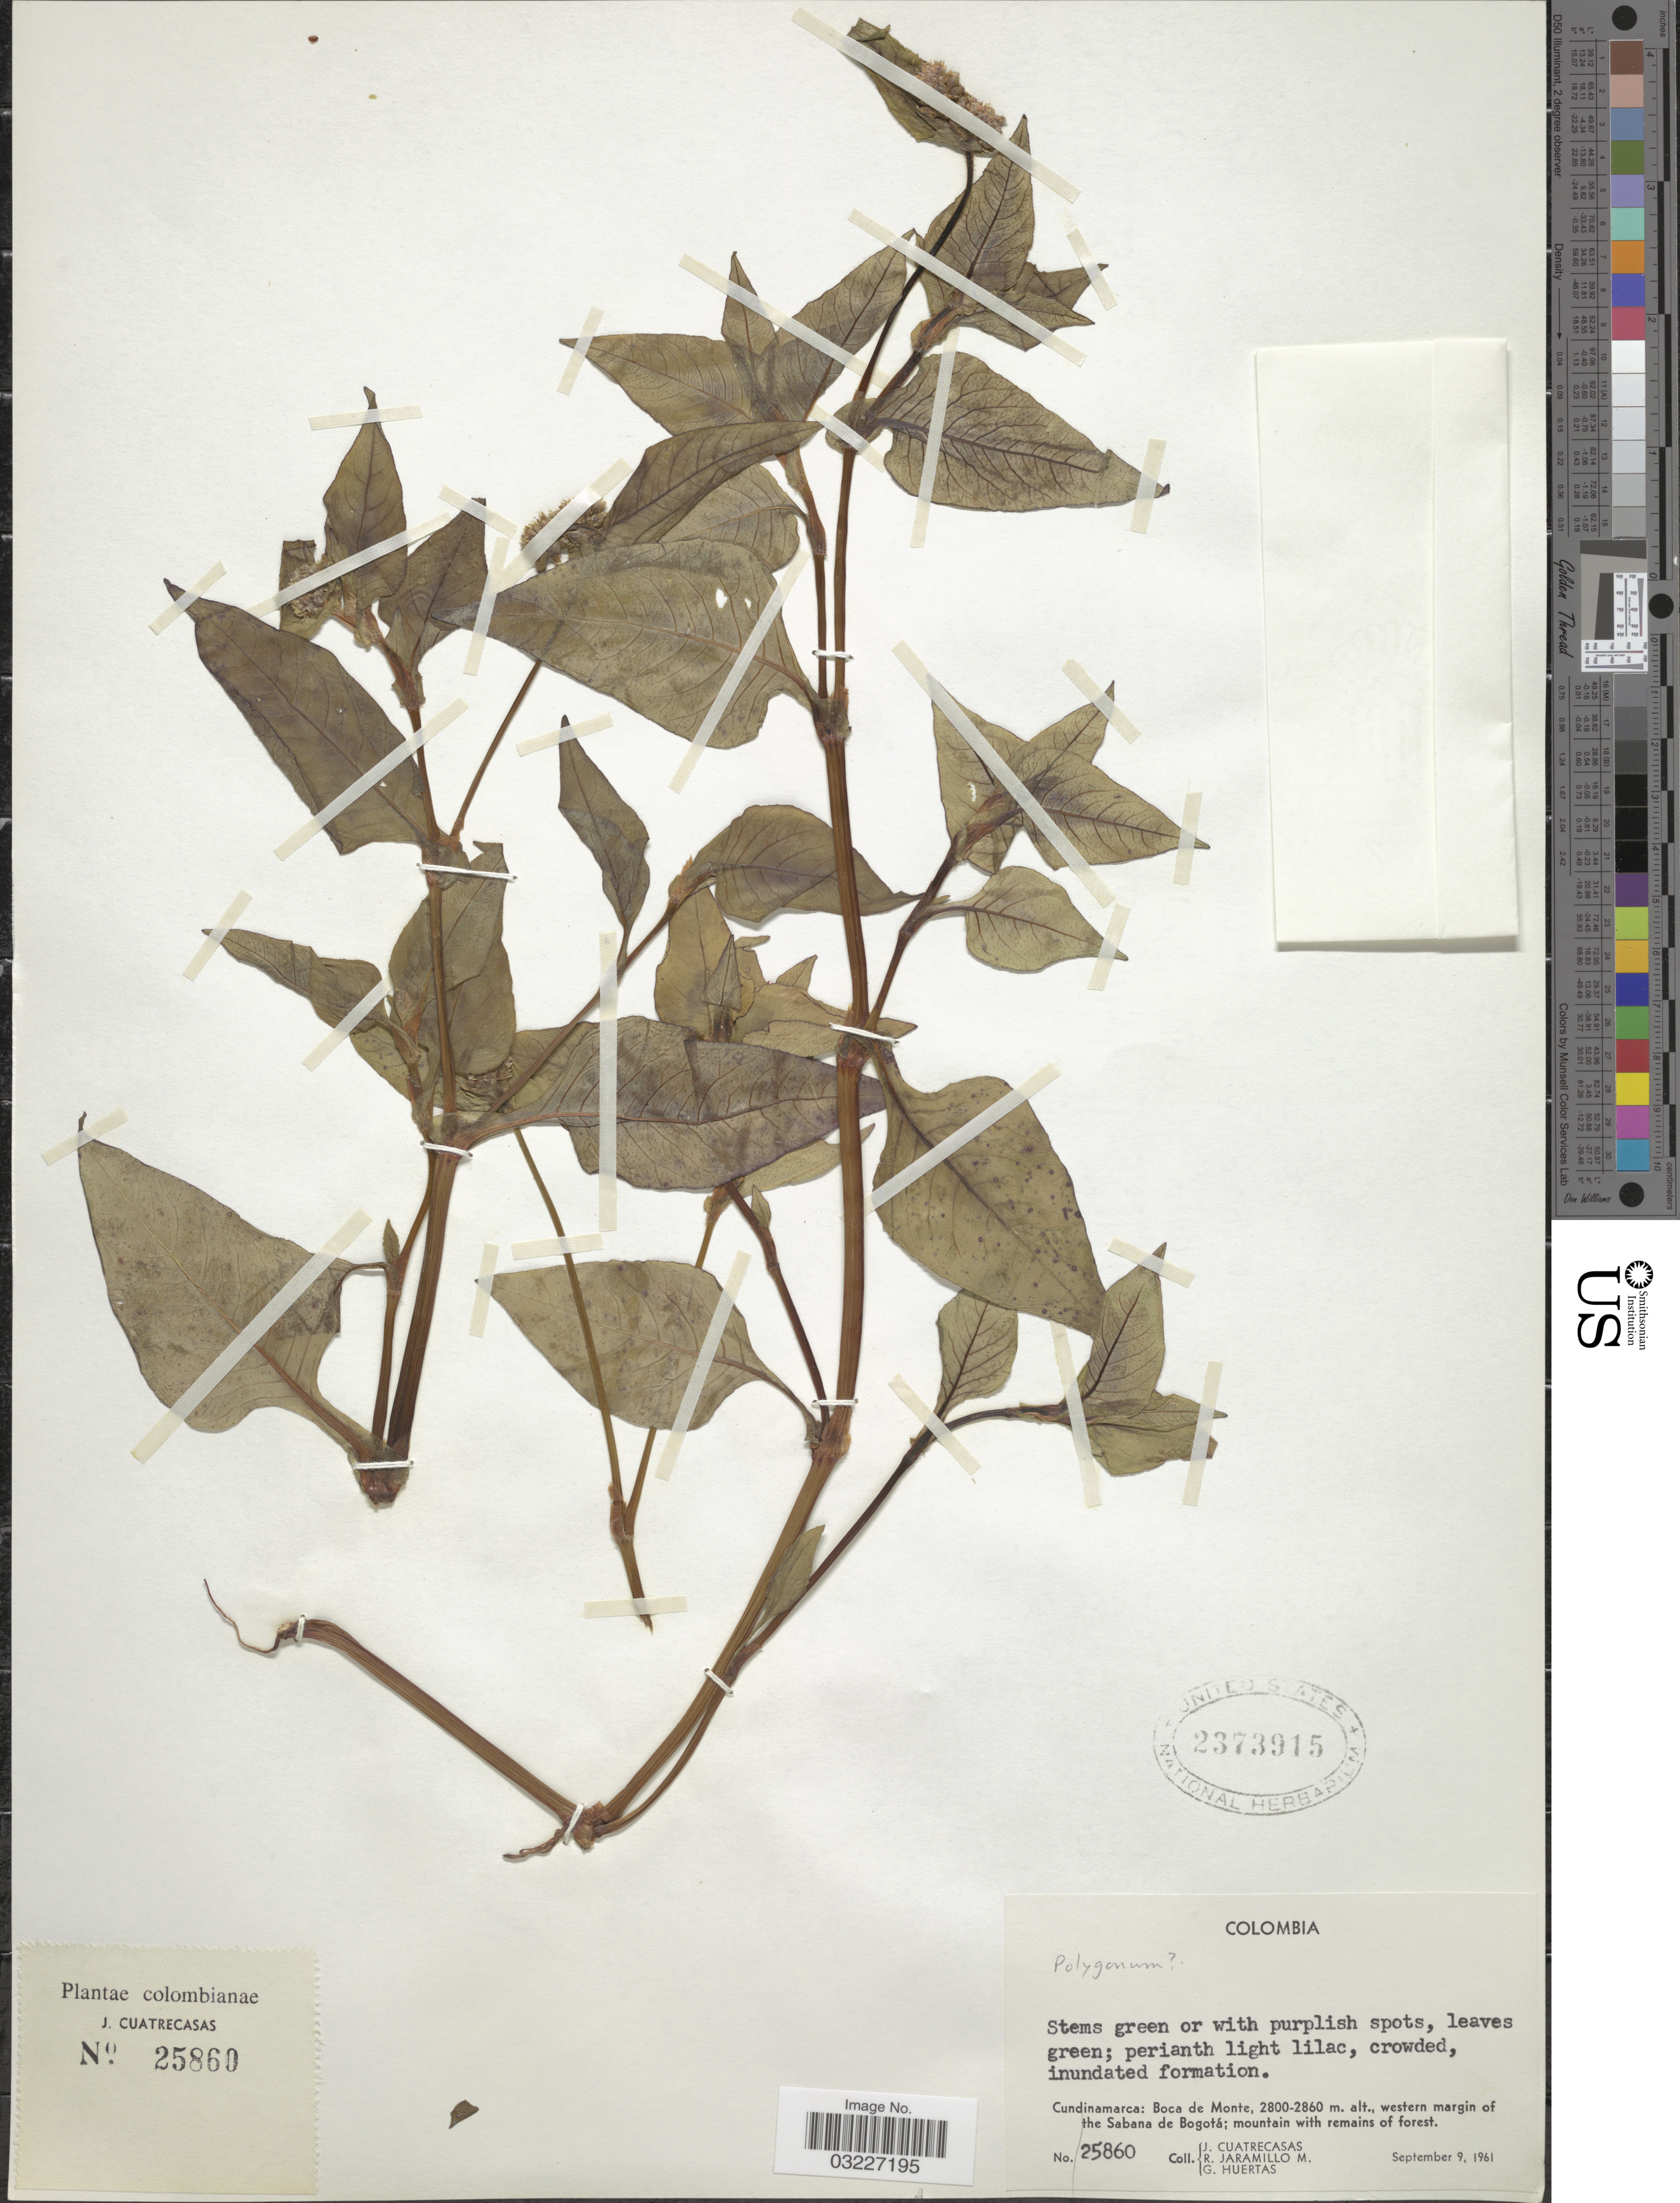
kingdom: Plantae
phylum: Tracheophyta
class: Magnoliopsida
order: Caryophyllales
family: Polygonaceae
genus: Polygonum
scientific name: Polygonum sp.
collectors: J. Cuatrecasas, R. Jaramillo M. & G. Huertas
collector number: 25860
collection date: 1961-09-09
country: Colombia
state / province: Cundinamarca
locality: Boca de Monte, western margin of the Sabana de Bogotá.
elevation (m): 2800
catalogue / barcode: US 2373915